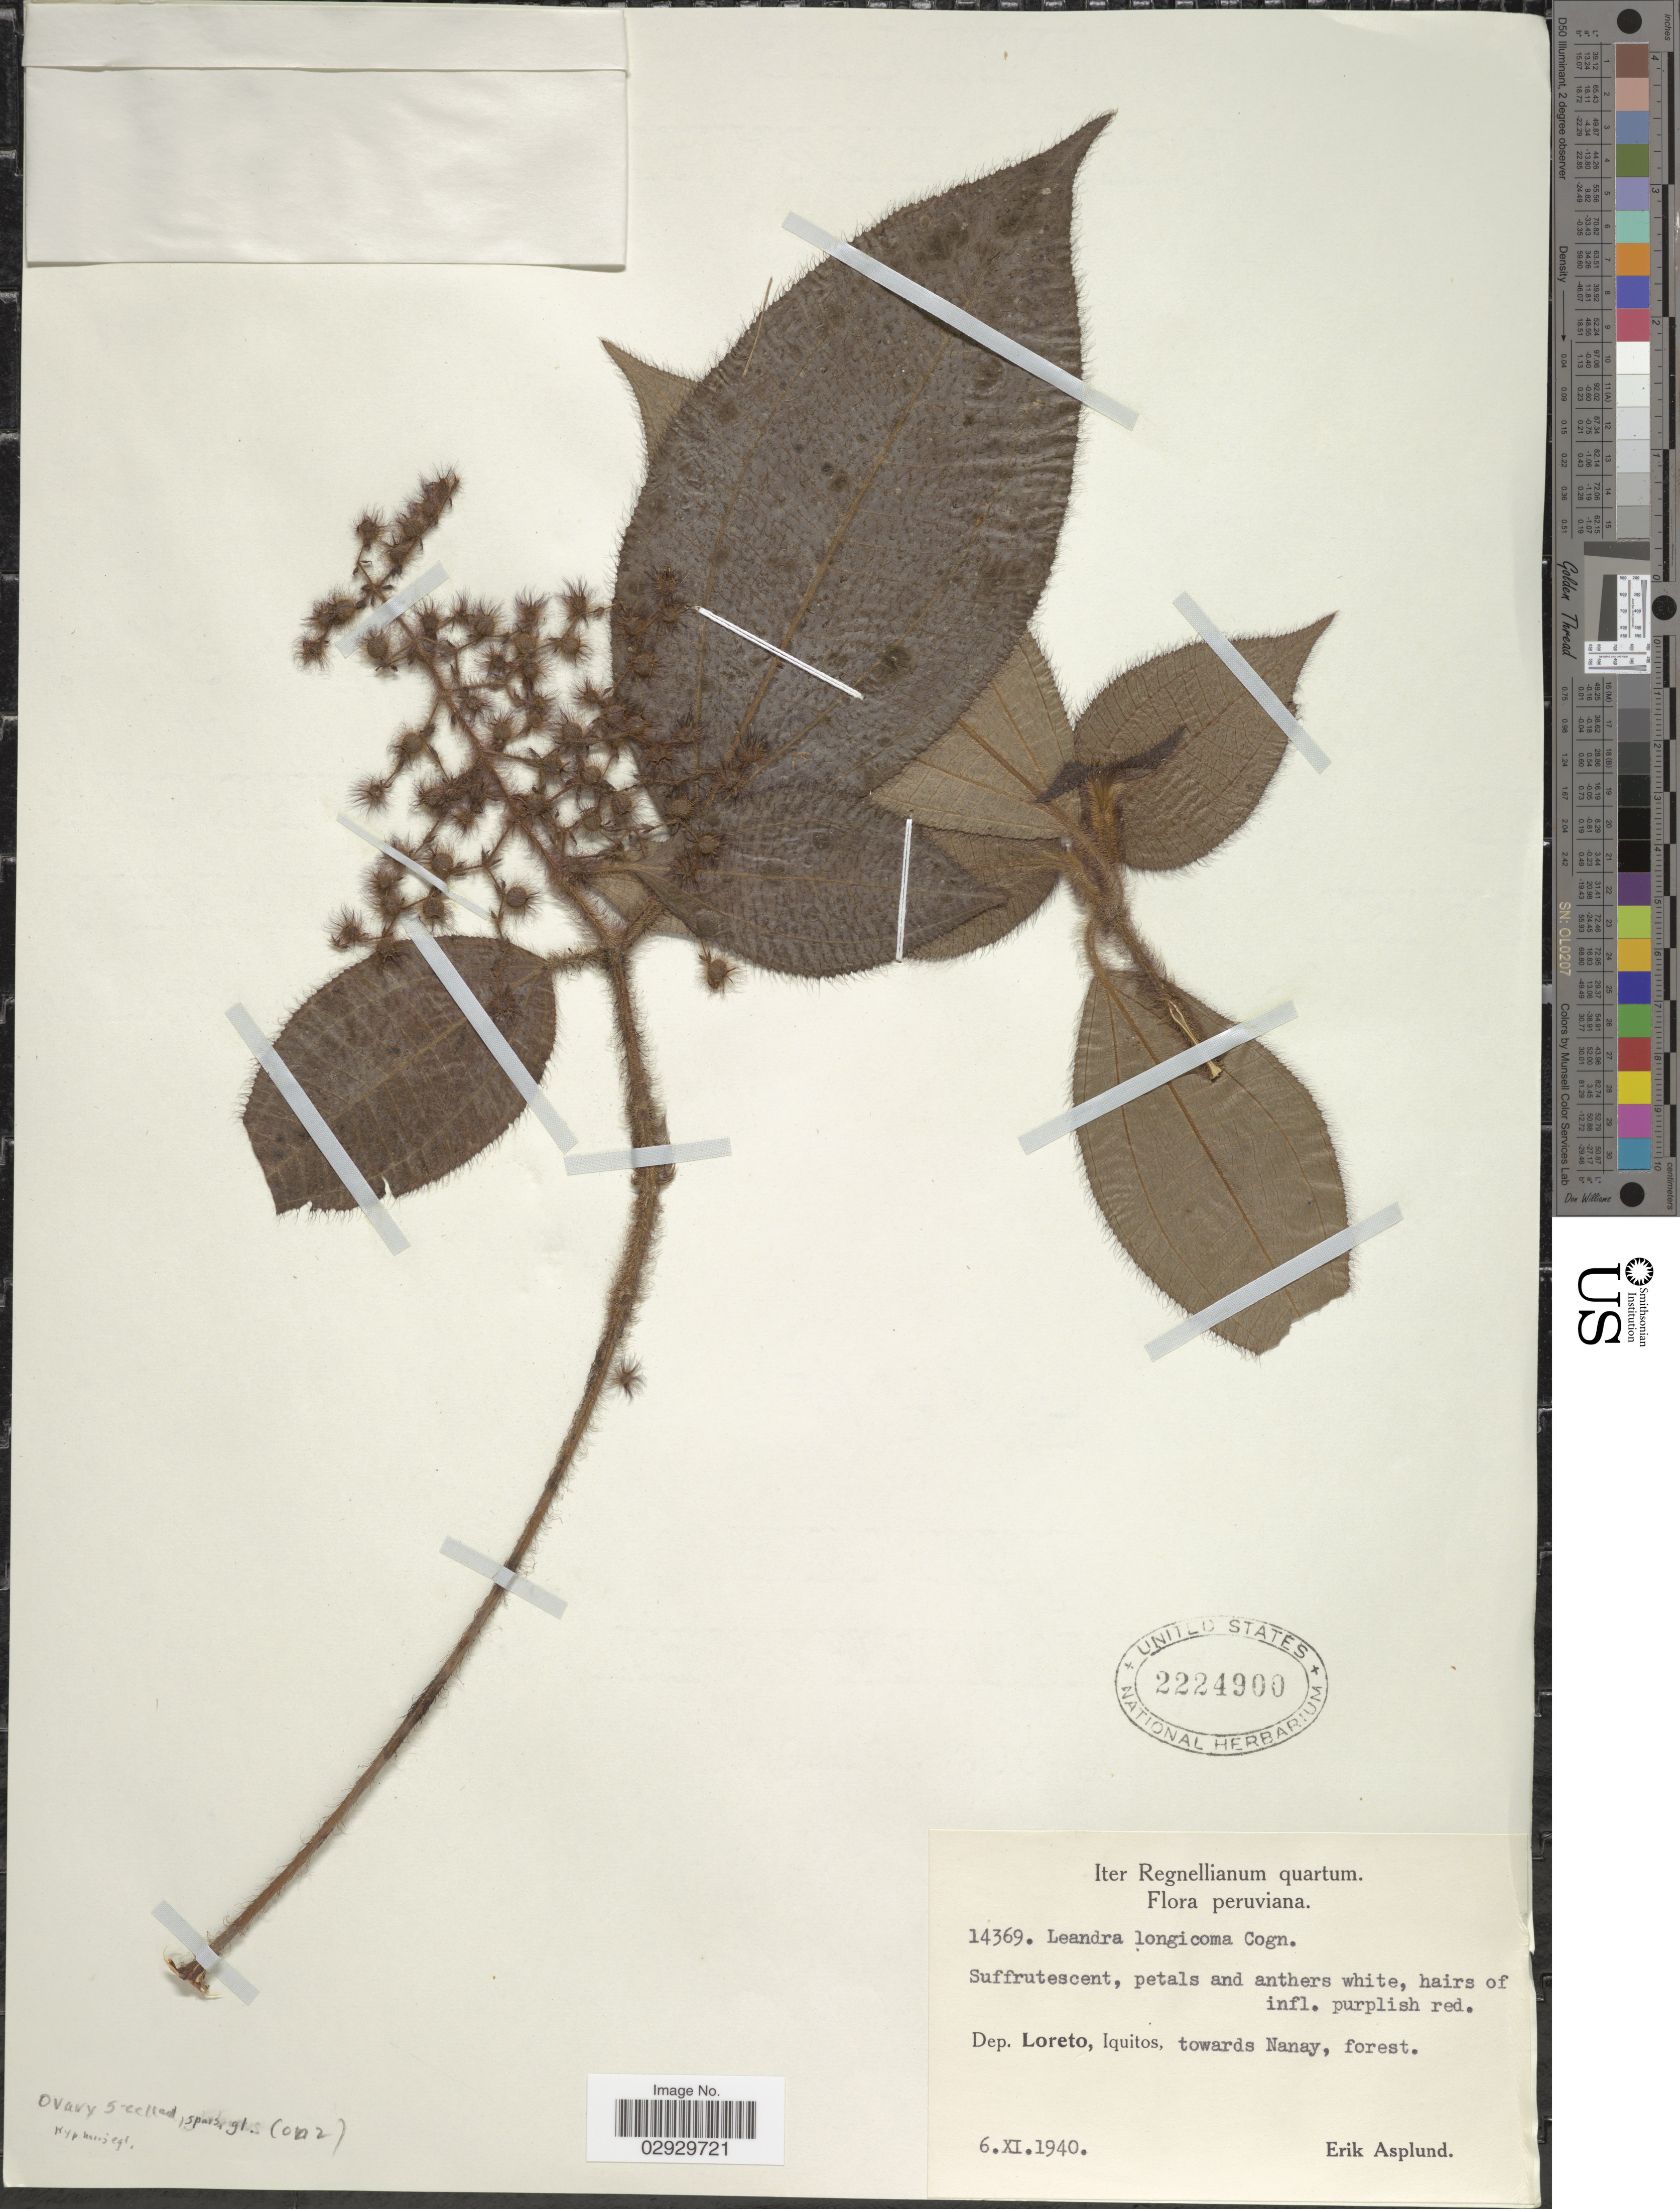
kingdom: Plantae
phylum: Tracheophyta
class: Magnoliopsida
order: Myrtales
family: Melastomataceae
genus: Leandra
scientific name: Leandra longicoma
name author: Cogn.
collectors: E. Asplund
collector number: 14369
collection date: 1940-11-06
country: Peru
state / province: Loreto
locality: Dep. Loreto, Iquitos, towards Nanay.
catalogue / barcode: US 2224900